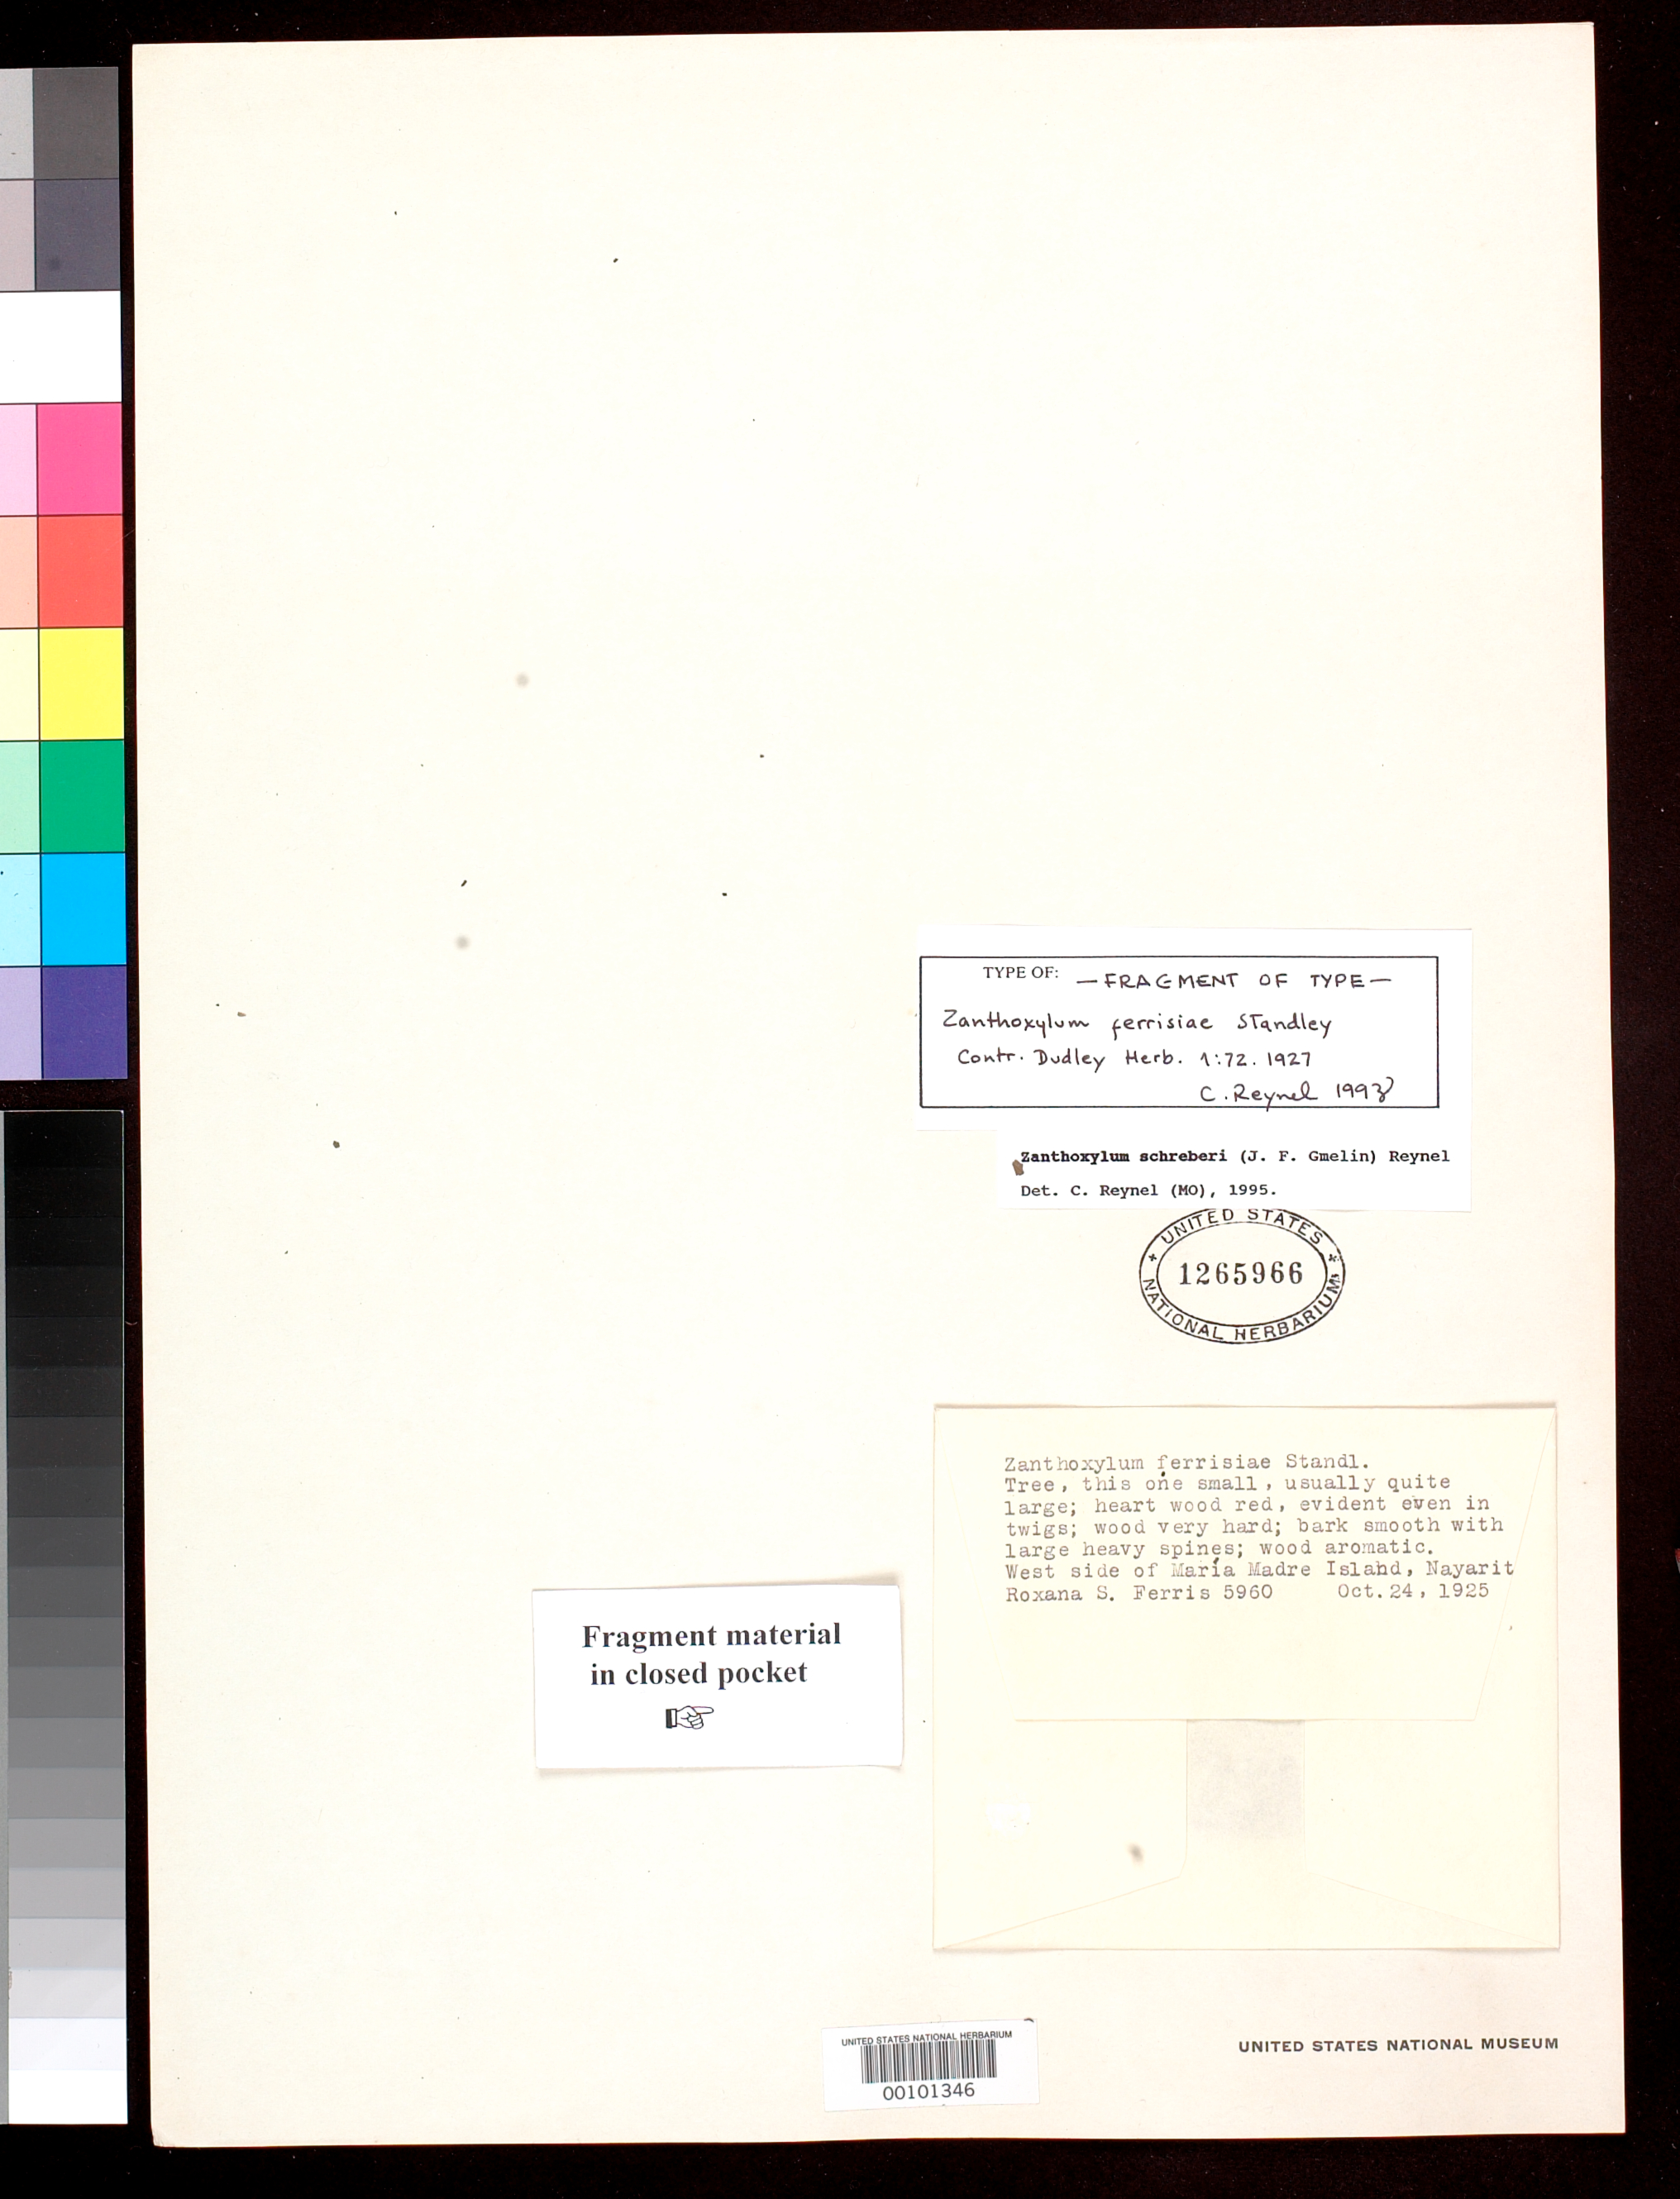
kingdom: Plantae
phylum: Tracheophyta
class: Magnoliopsida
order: Sapindales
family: Rutaceae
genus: Zanthoxylum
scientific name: Zanthoxylum ferrisiae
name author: Standl.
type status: Type Fragment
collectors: R. S. Ferris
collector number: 5690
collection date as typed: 24 Oct 1925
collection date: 1925-10-24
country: Mexico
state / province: Nayarit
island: Maria Madre Island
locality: W of side of island. [Tres Marias Is.]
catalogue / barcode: US 1265966